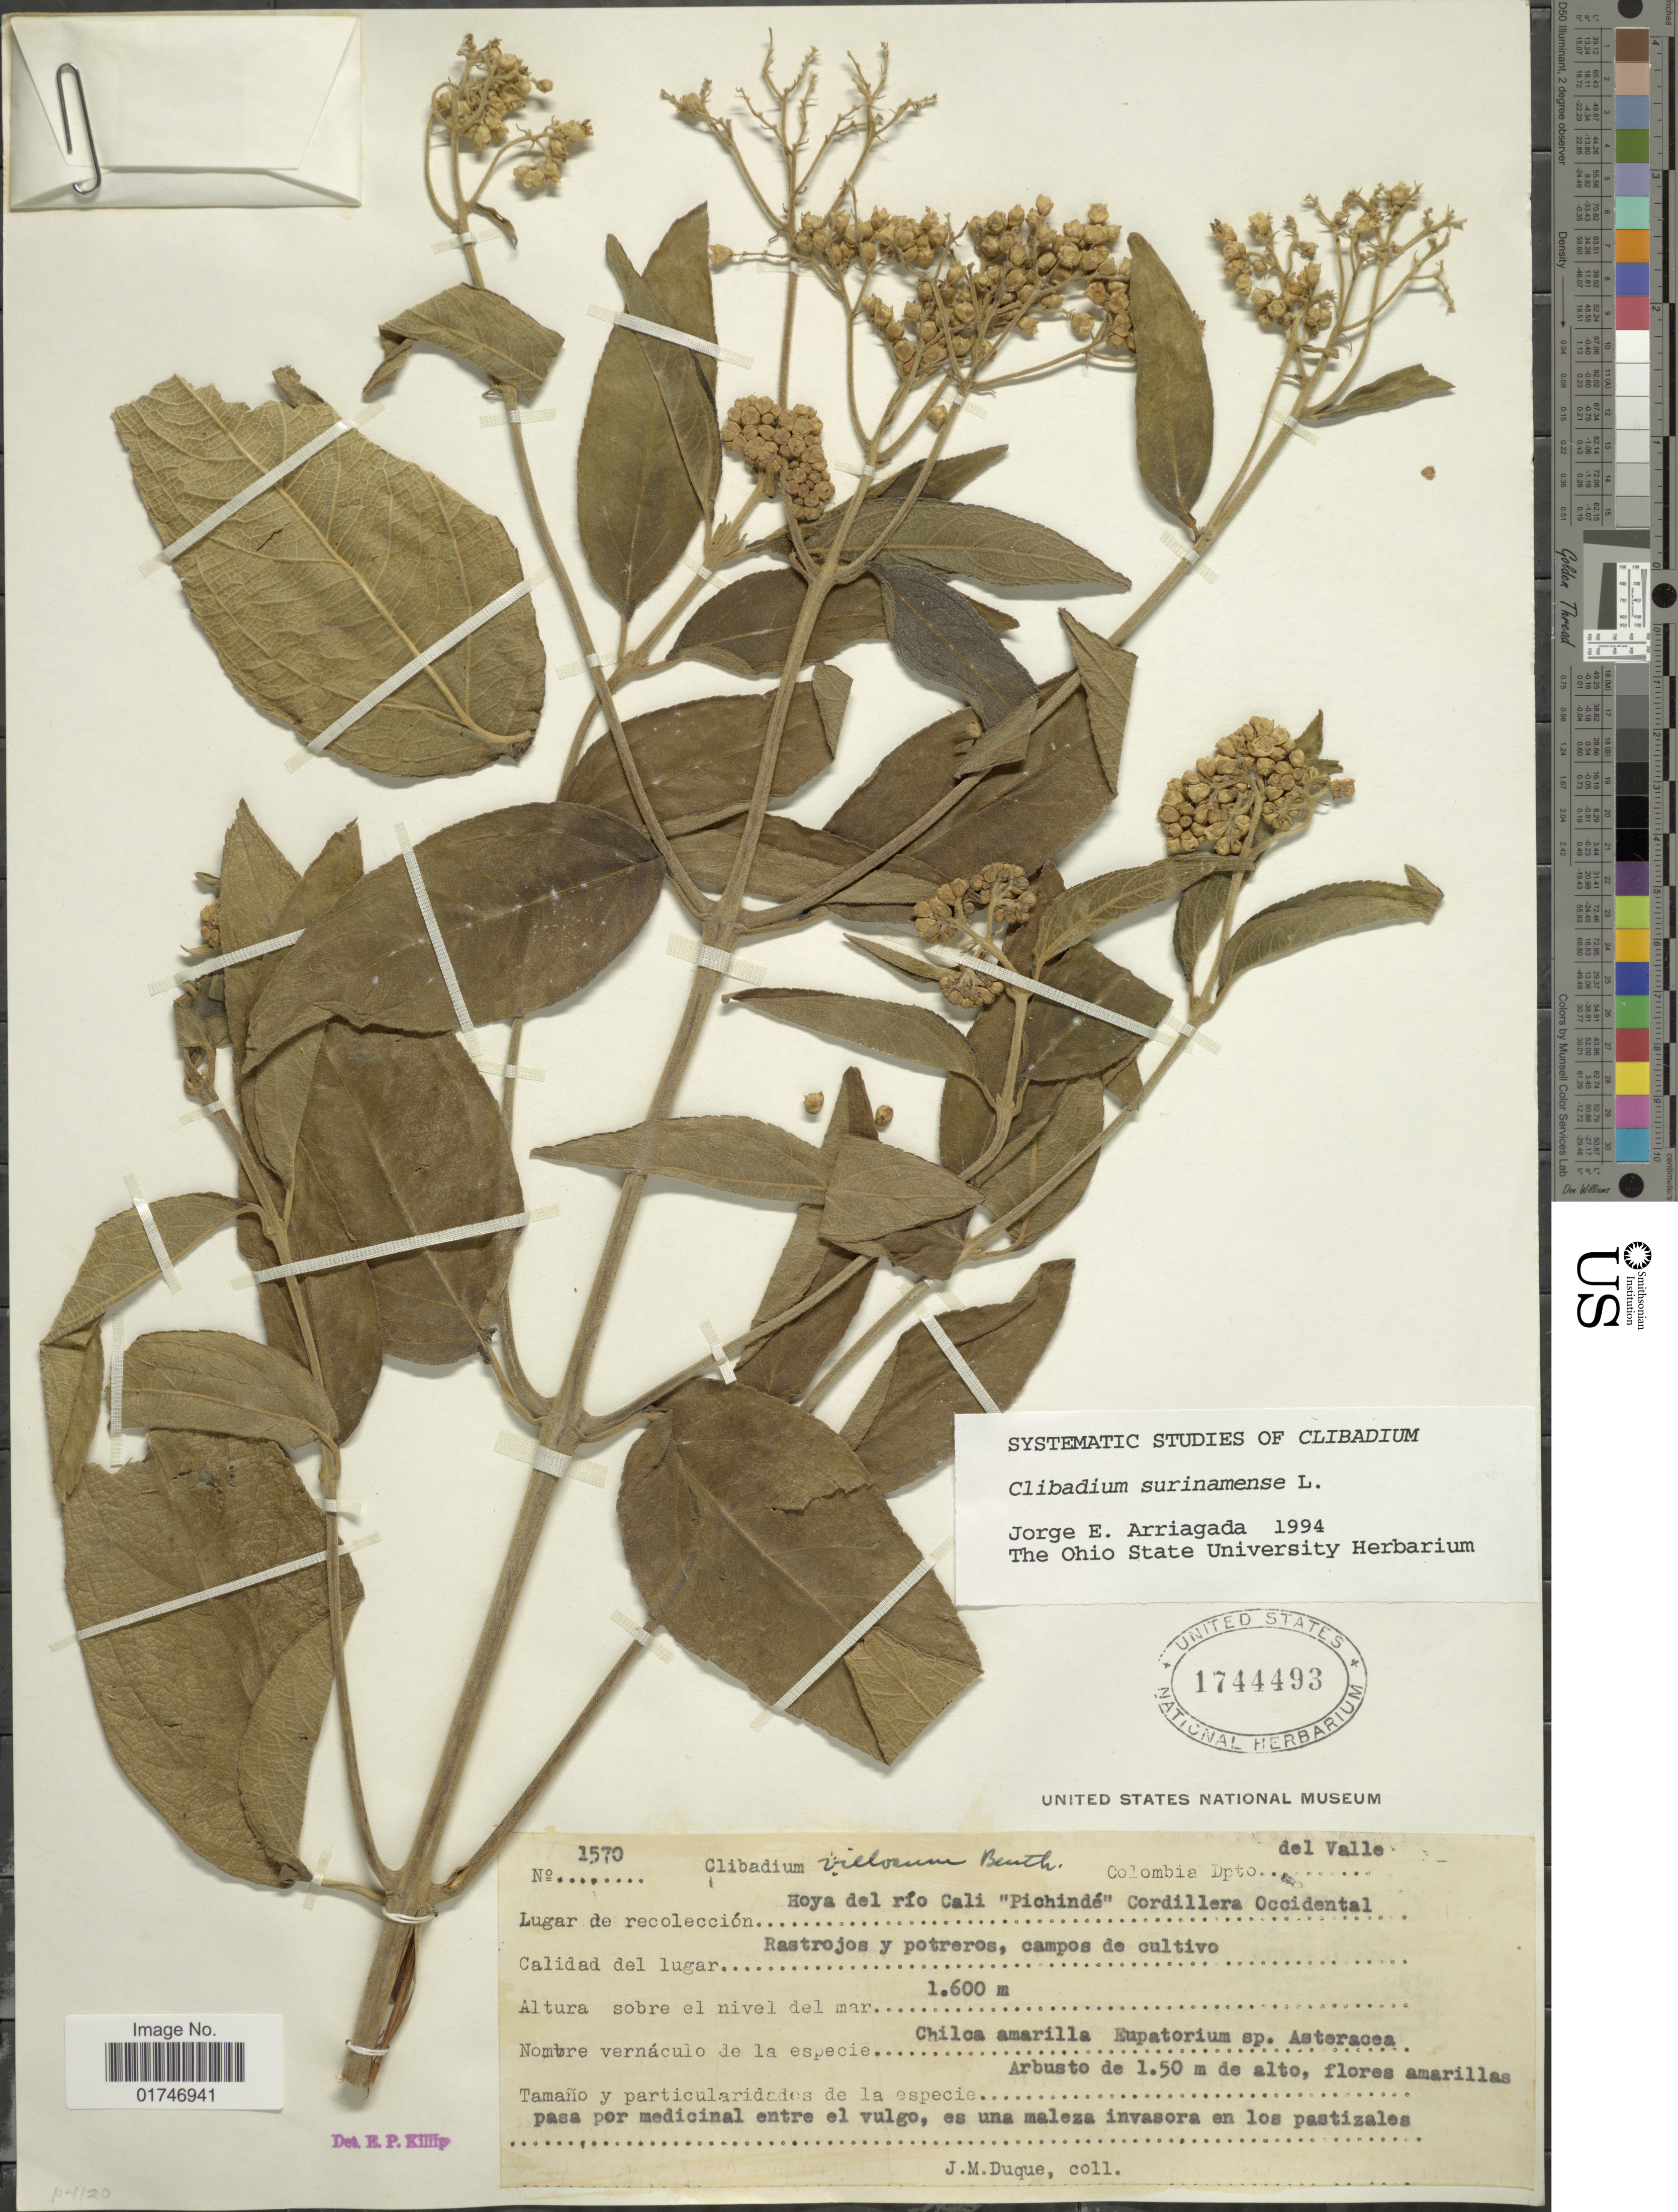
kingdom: Plantae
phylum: Tracheophyta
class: Magnoliopsida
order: Asterales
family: Asteraceae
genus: Clibadium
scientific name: Clibadium surinamense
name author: L.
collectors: J. Duque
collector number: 1570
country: Colombia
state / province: Valle del Cauca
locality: Colombia Dpto. del Valle. Hoya del río Cali "Pichindé" Cordillera Occidental.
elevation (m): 1600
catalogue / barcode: US 1744493